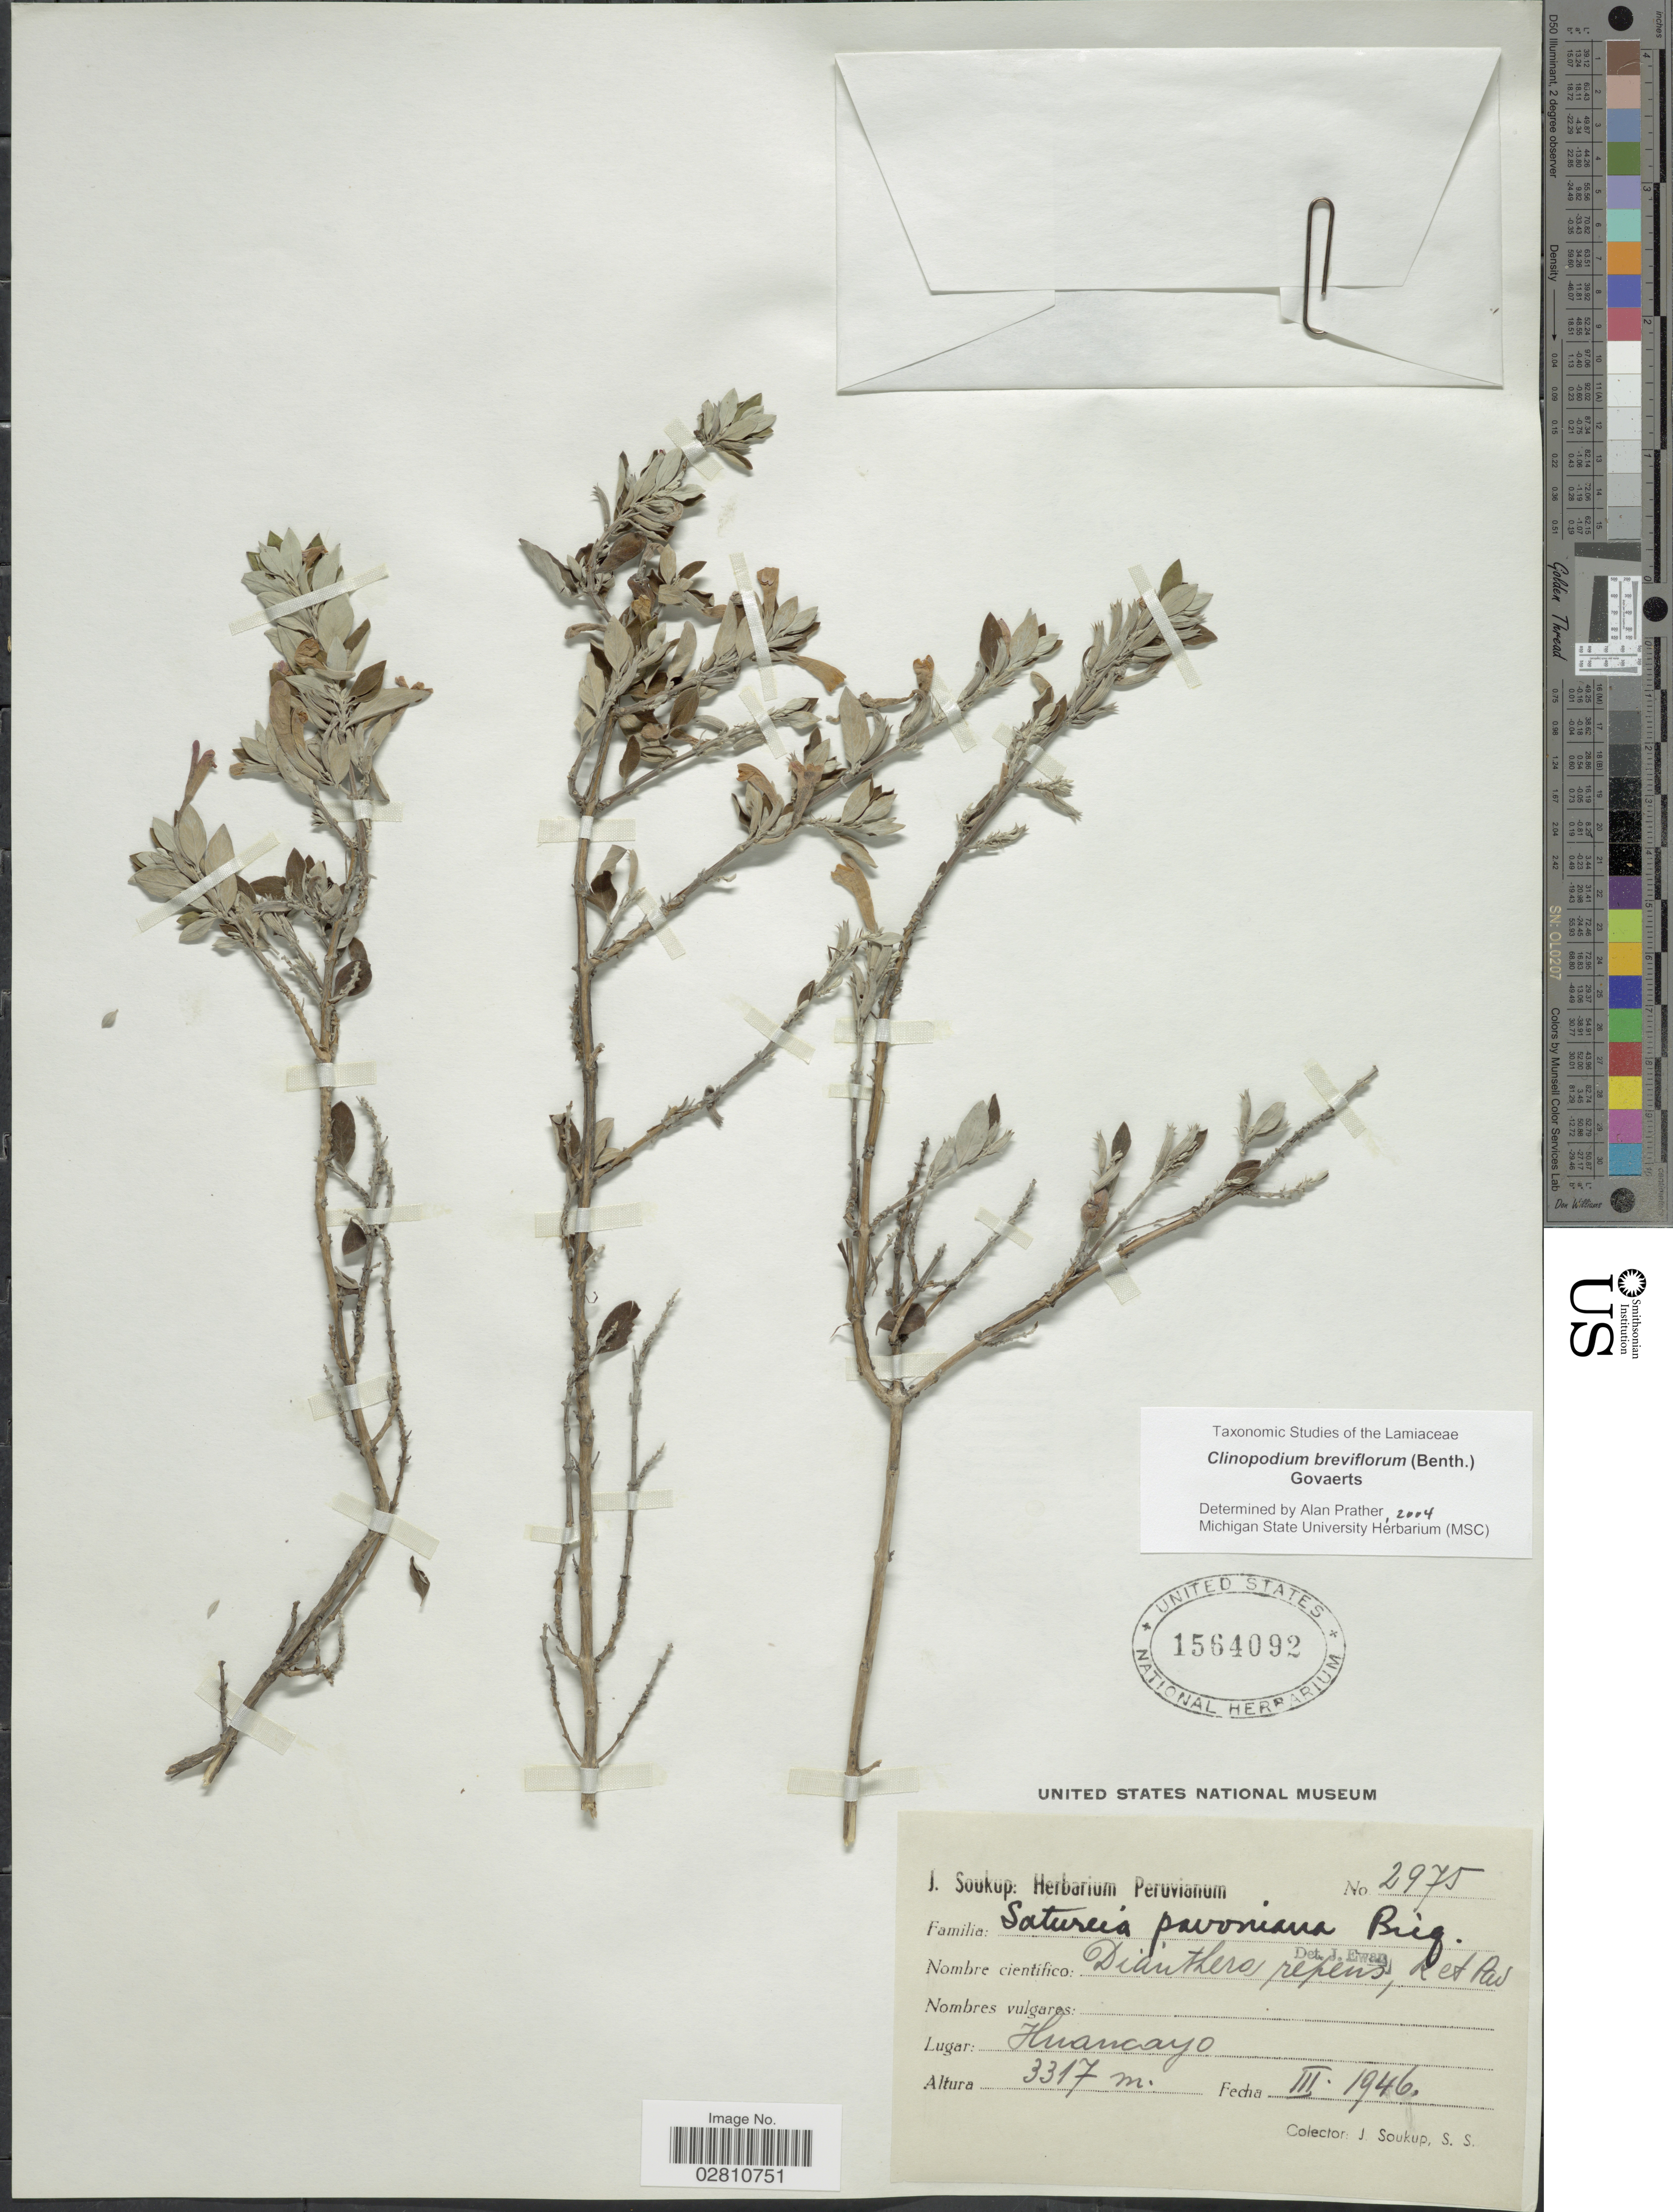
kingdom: Plantae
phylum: Tracheophyta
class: Magnoliopsida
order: Lamiales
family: Lamiaceae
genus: Clinopodium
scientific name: Clinopodium breviflorum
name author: (Benth.) Govaerts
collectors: J. Soukup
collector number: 2975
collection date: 1946-03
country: Peru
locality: Huancayo.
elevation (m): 3317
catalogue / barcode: US 1564092